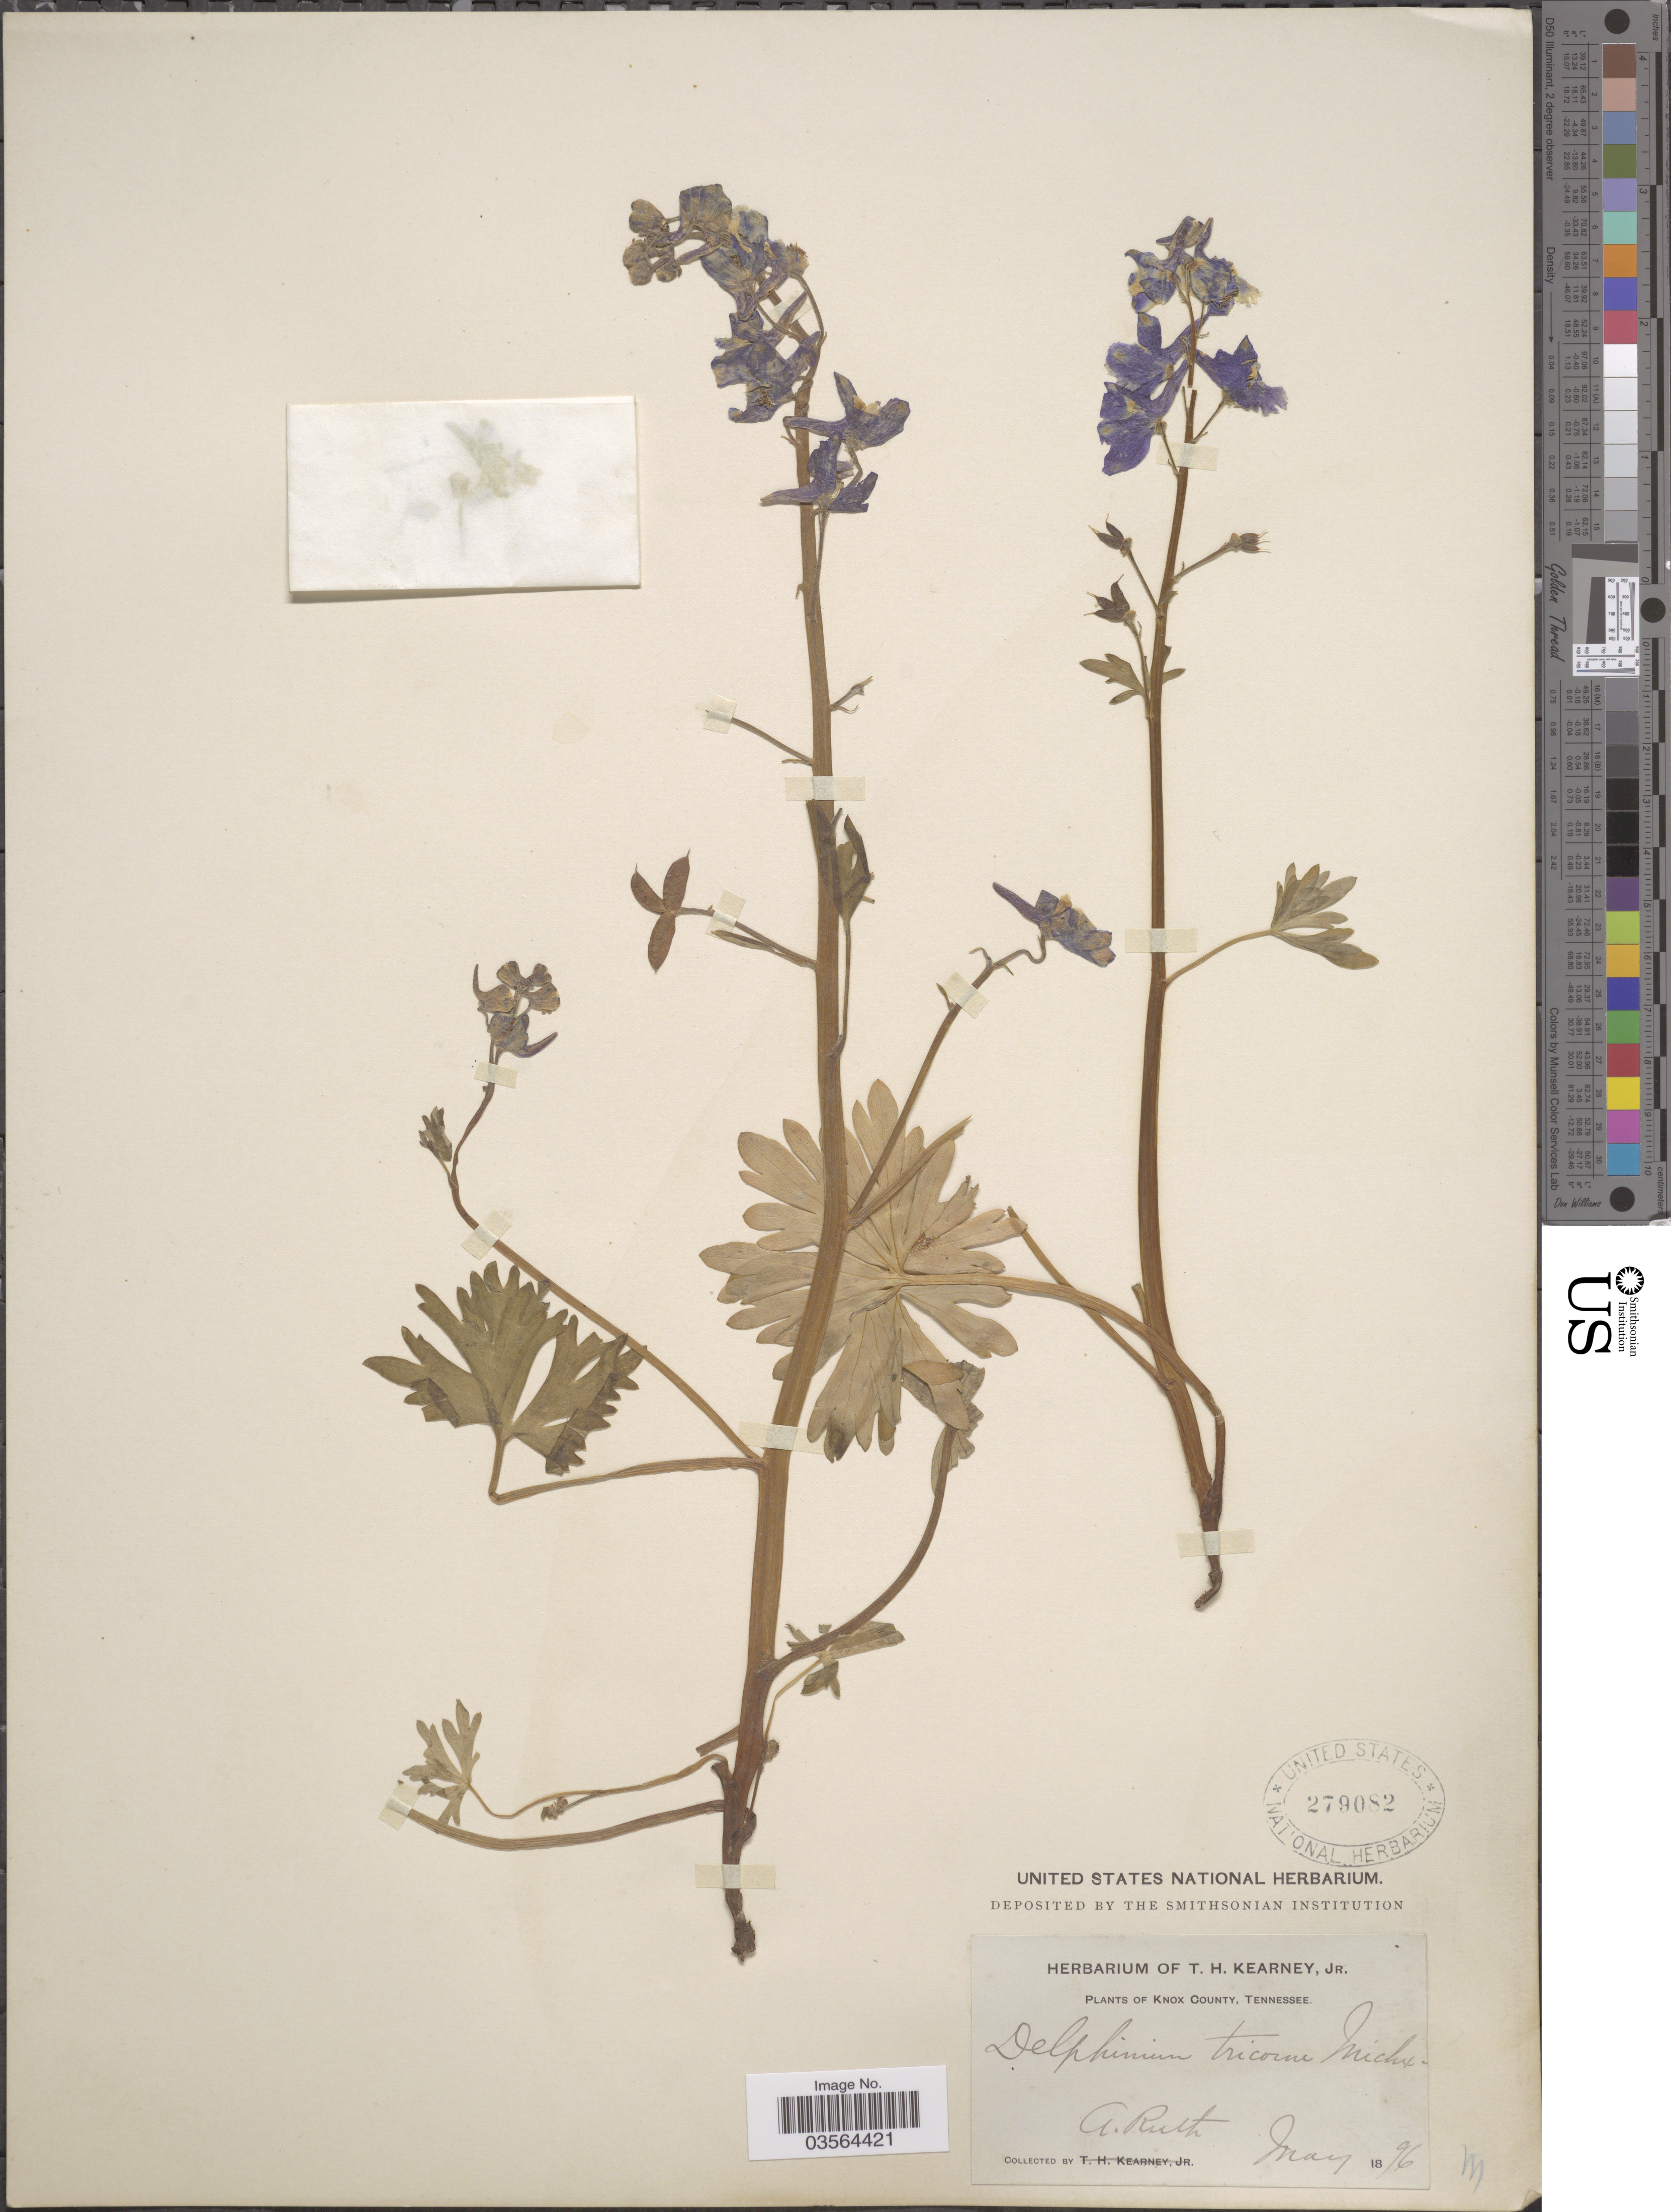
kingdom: Plantae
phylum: Tracheophyta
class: Magnoliopsida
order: Ranunculales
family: Ranunculaceae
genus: Delphinium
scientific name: Delphinium tricorne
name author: Michx.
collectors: A. Ruth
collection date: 1896-05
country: United States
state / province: Tennessee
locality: Knox County.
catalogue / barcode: US 279082